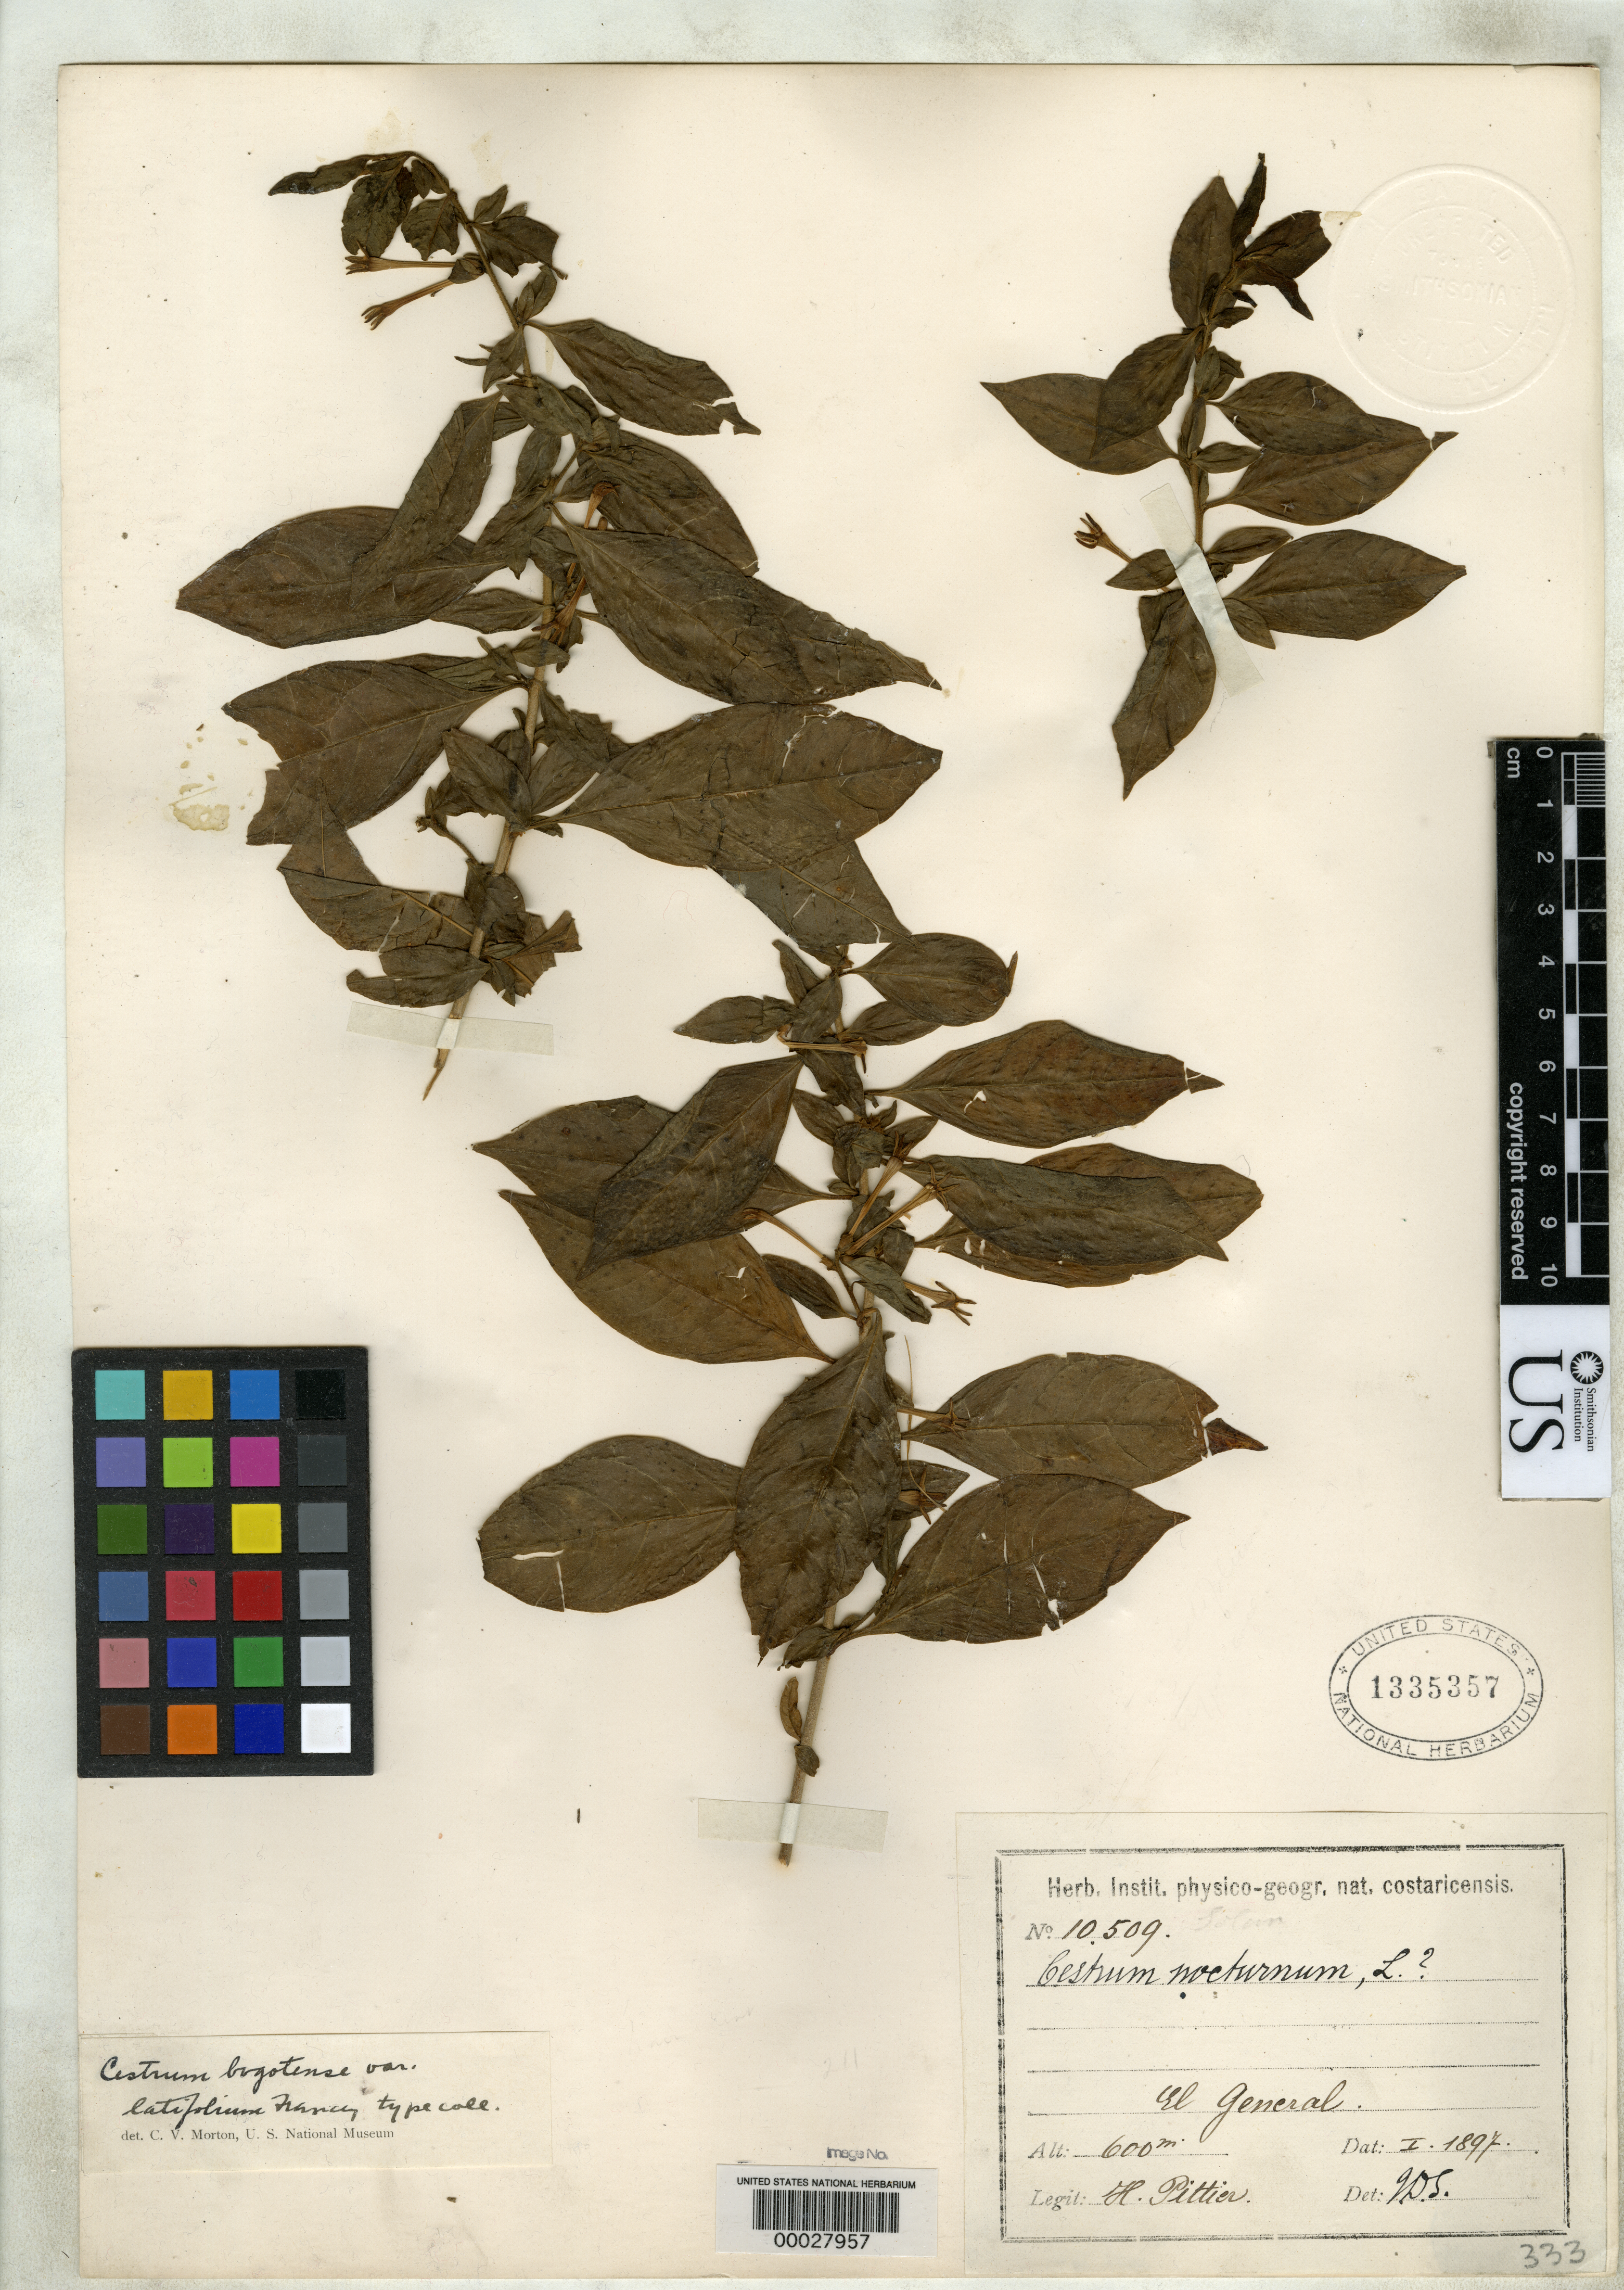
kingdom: Plantae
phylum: Tracheophyta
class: Magnoliopsida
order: Solanales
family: Solanaceae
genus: Cestrum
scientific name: Cestrum bogotense var. latifolium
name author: Francey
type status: Isotype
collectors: H. F. Pittier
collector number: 10509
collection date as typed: Jan 1897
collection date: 1897-01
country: Costa Rica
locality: El General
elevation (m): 600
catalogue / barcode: US 1335357